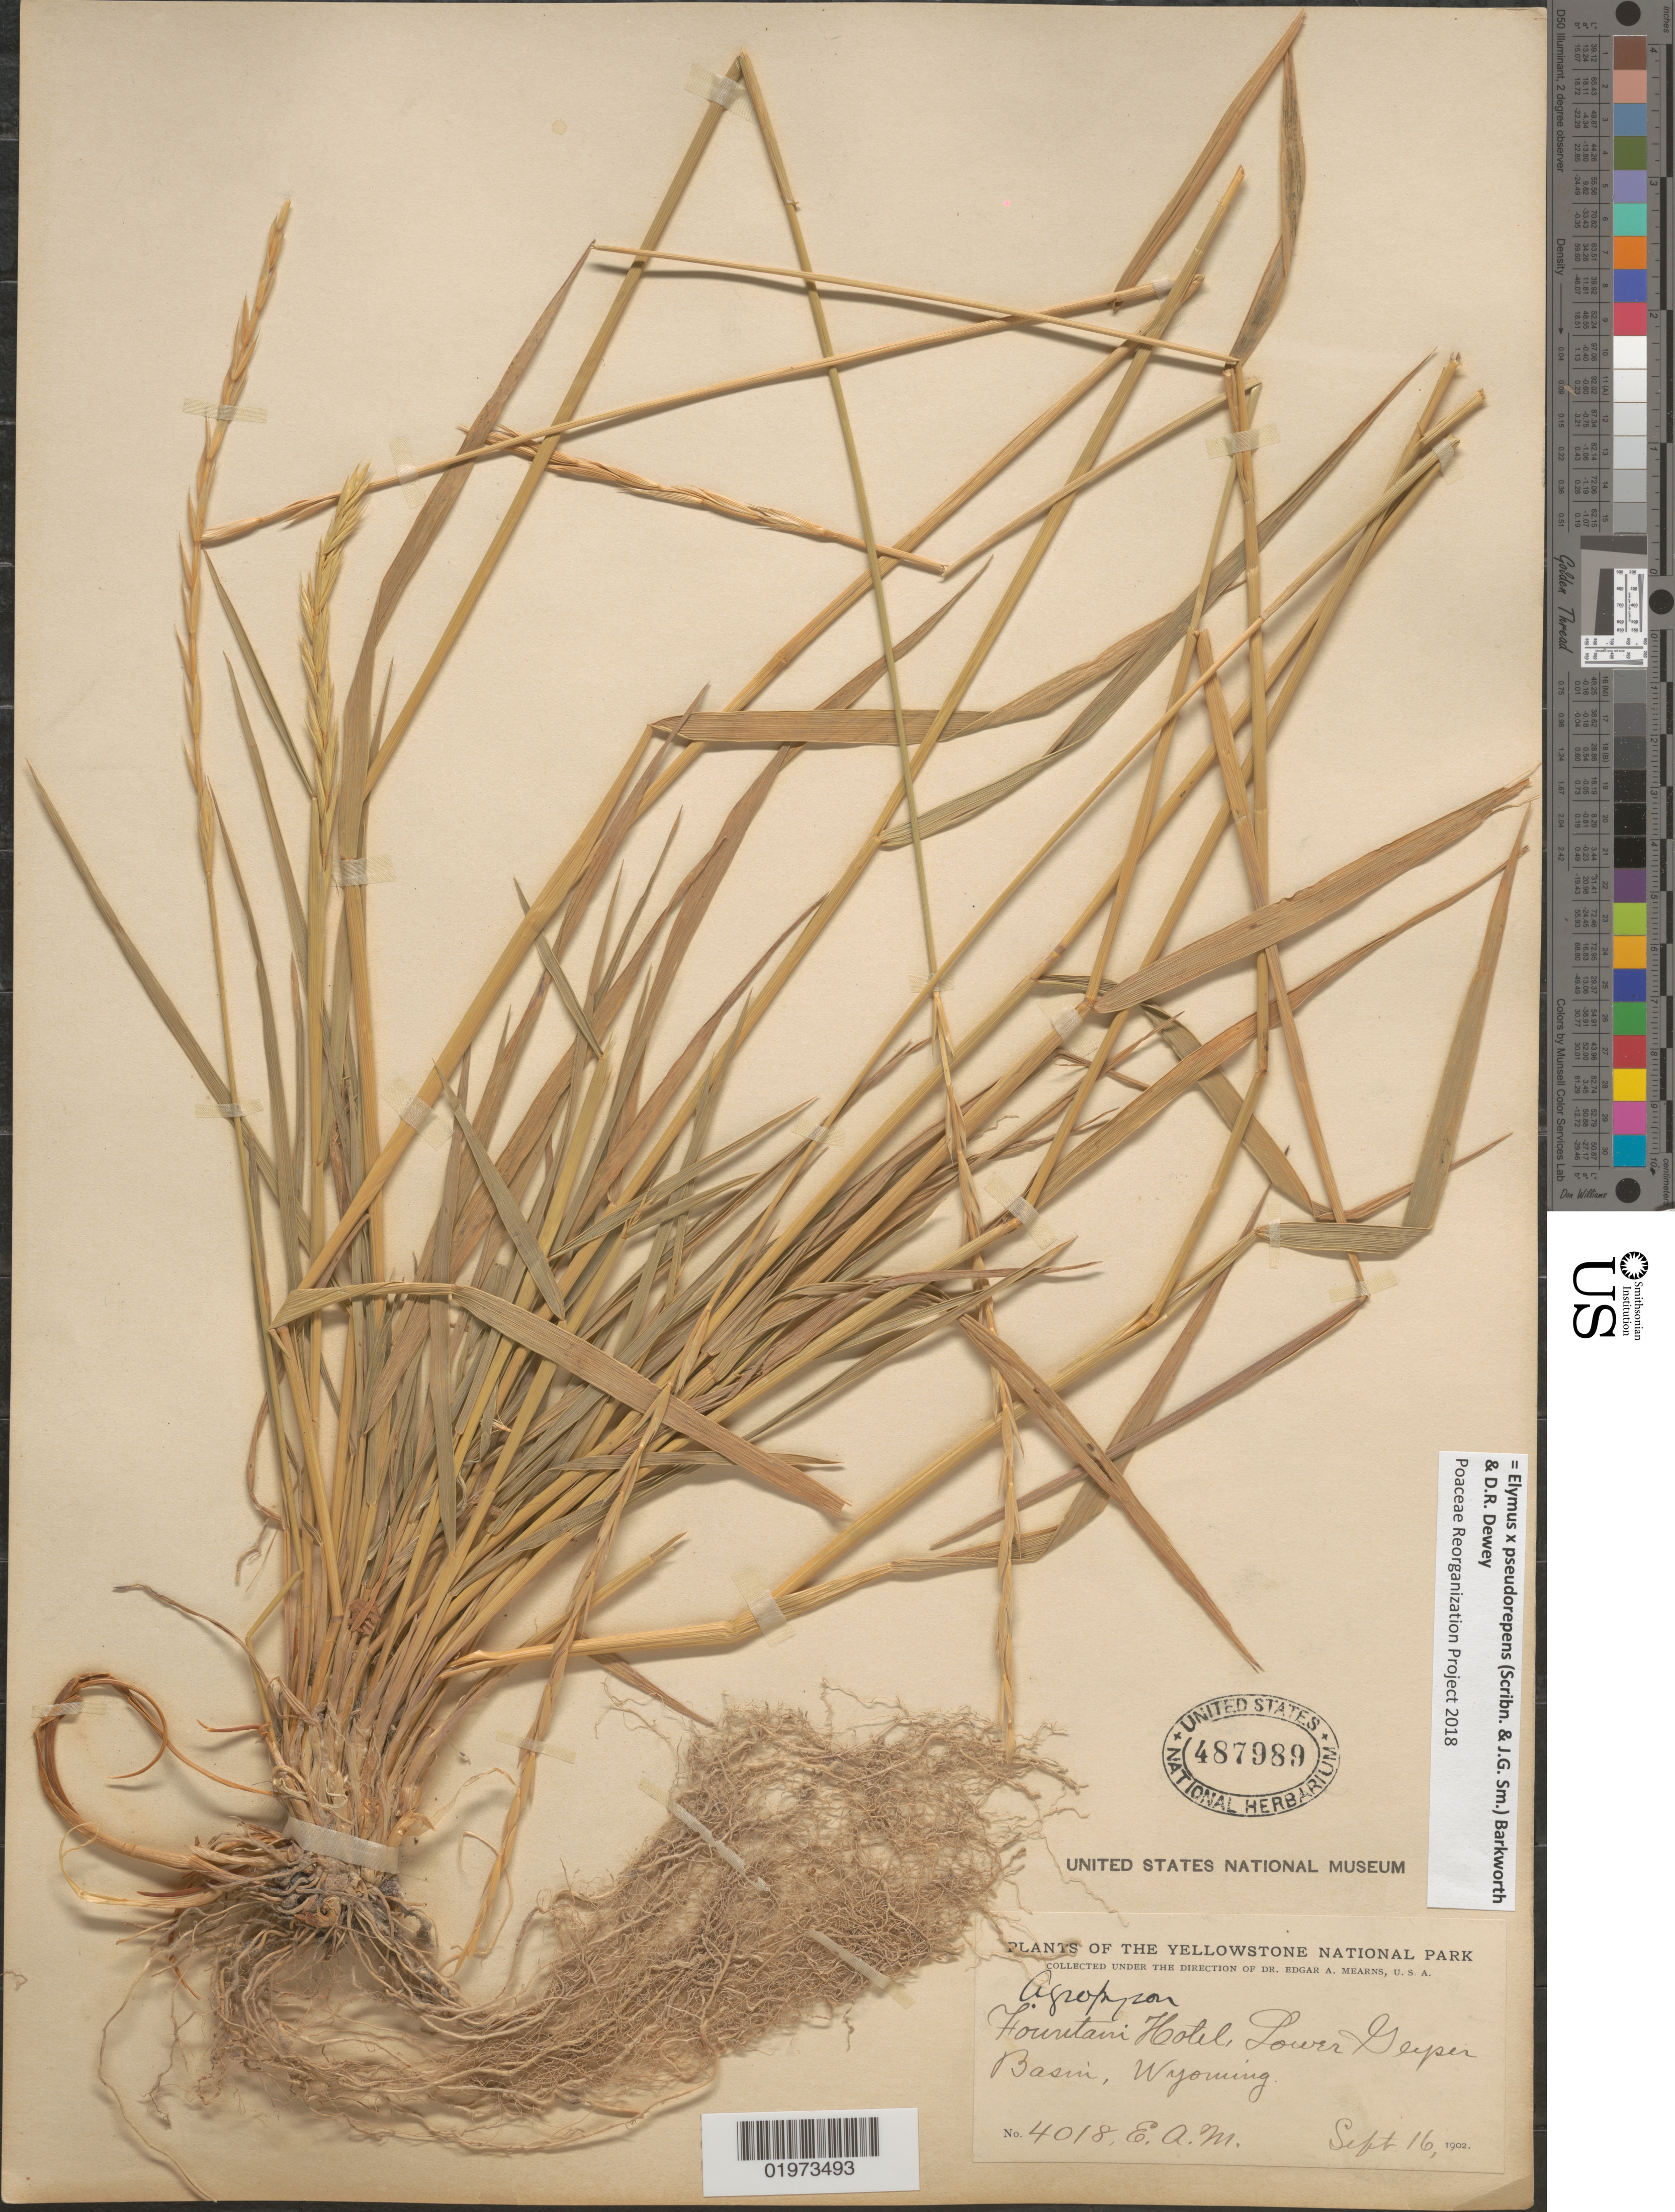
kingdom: Plantae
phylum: Tracheophyta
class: Liliopsida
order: Poales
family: Poaceae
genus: Elymus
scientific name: Elymus x pseudorepens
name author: (Scribn. & J.G. Sm.) Barkworth & Dewey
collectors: E. A. Mearns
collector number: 4018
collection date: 1902-09-16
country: United States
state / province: Wyoming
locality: The Yellowstone National Park. Fountain Hotel, Lower Geyser Basin.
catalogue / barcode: US 487989